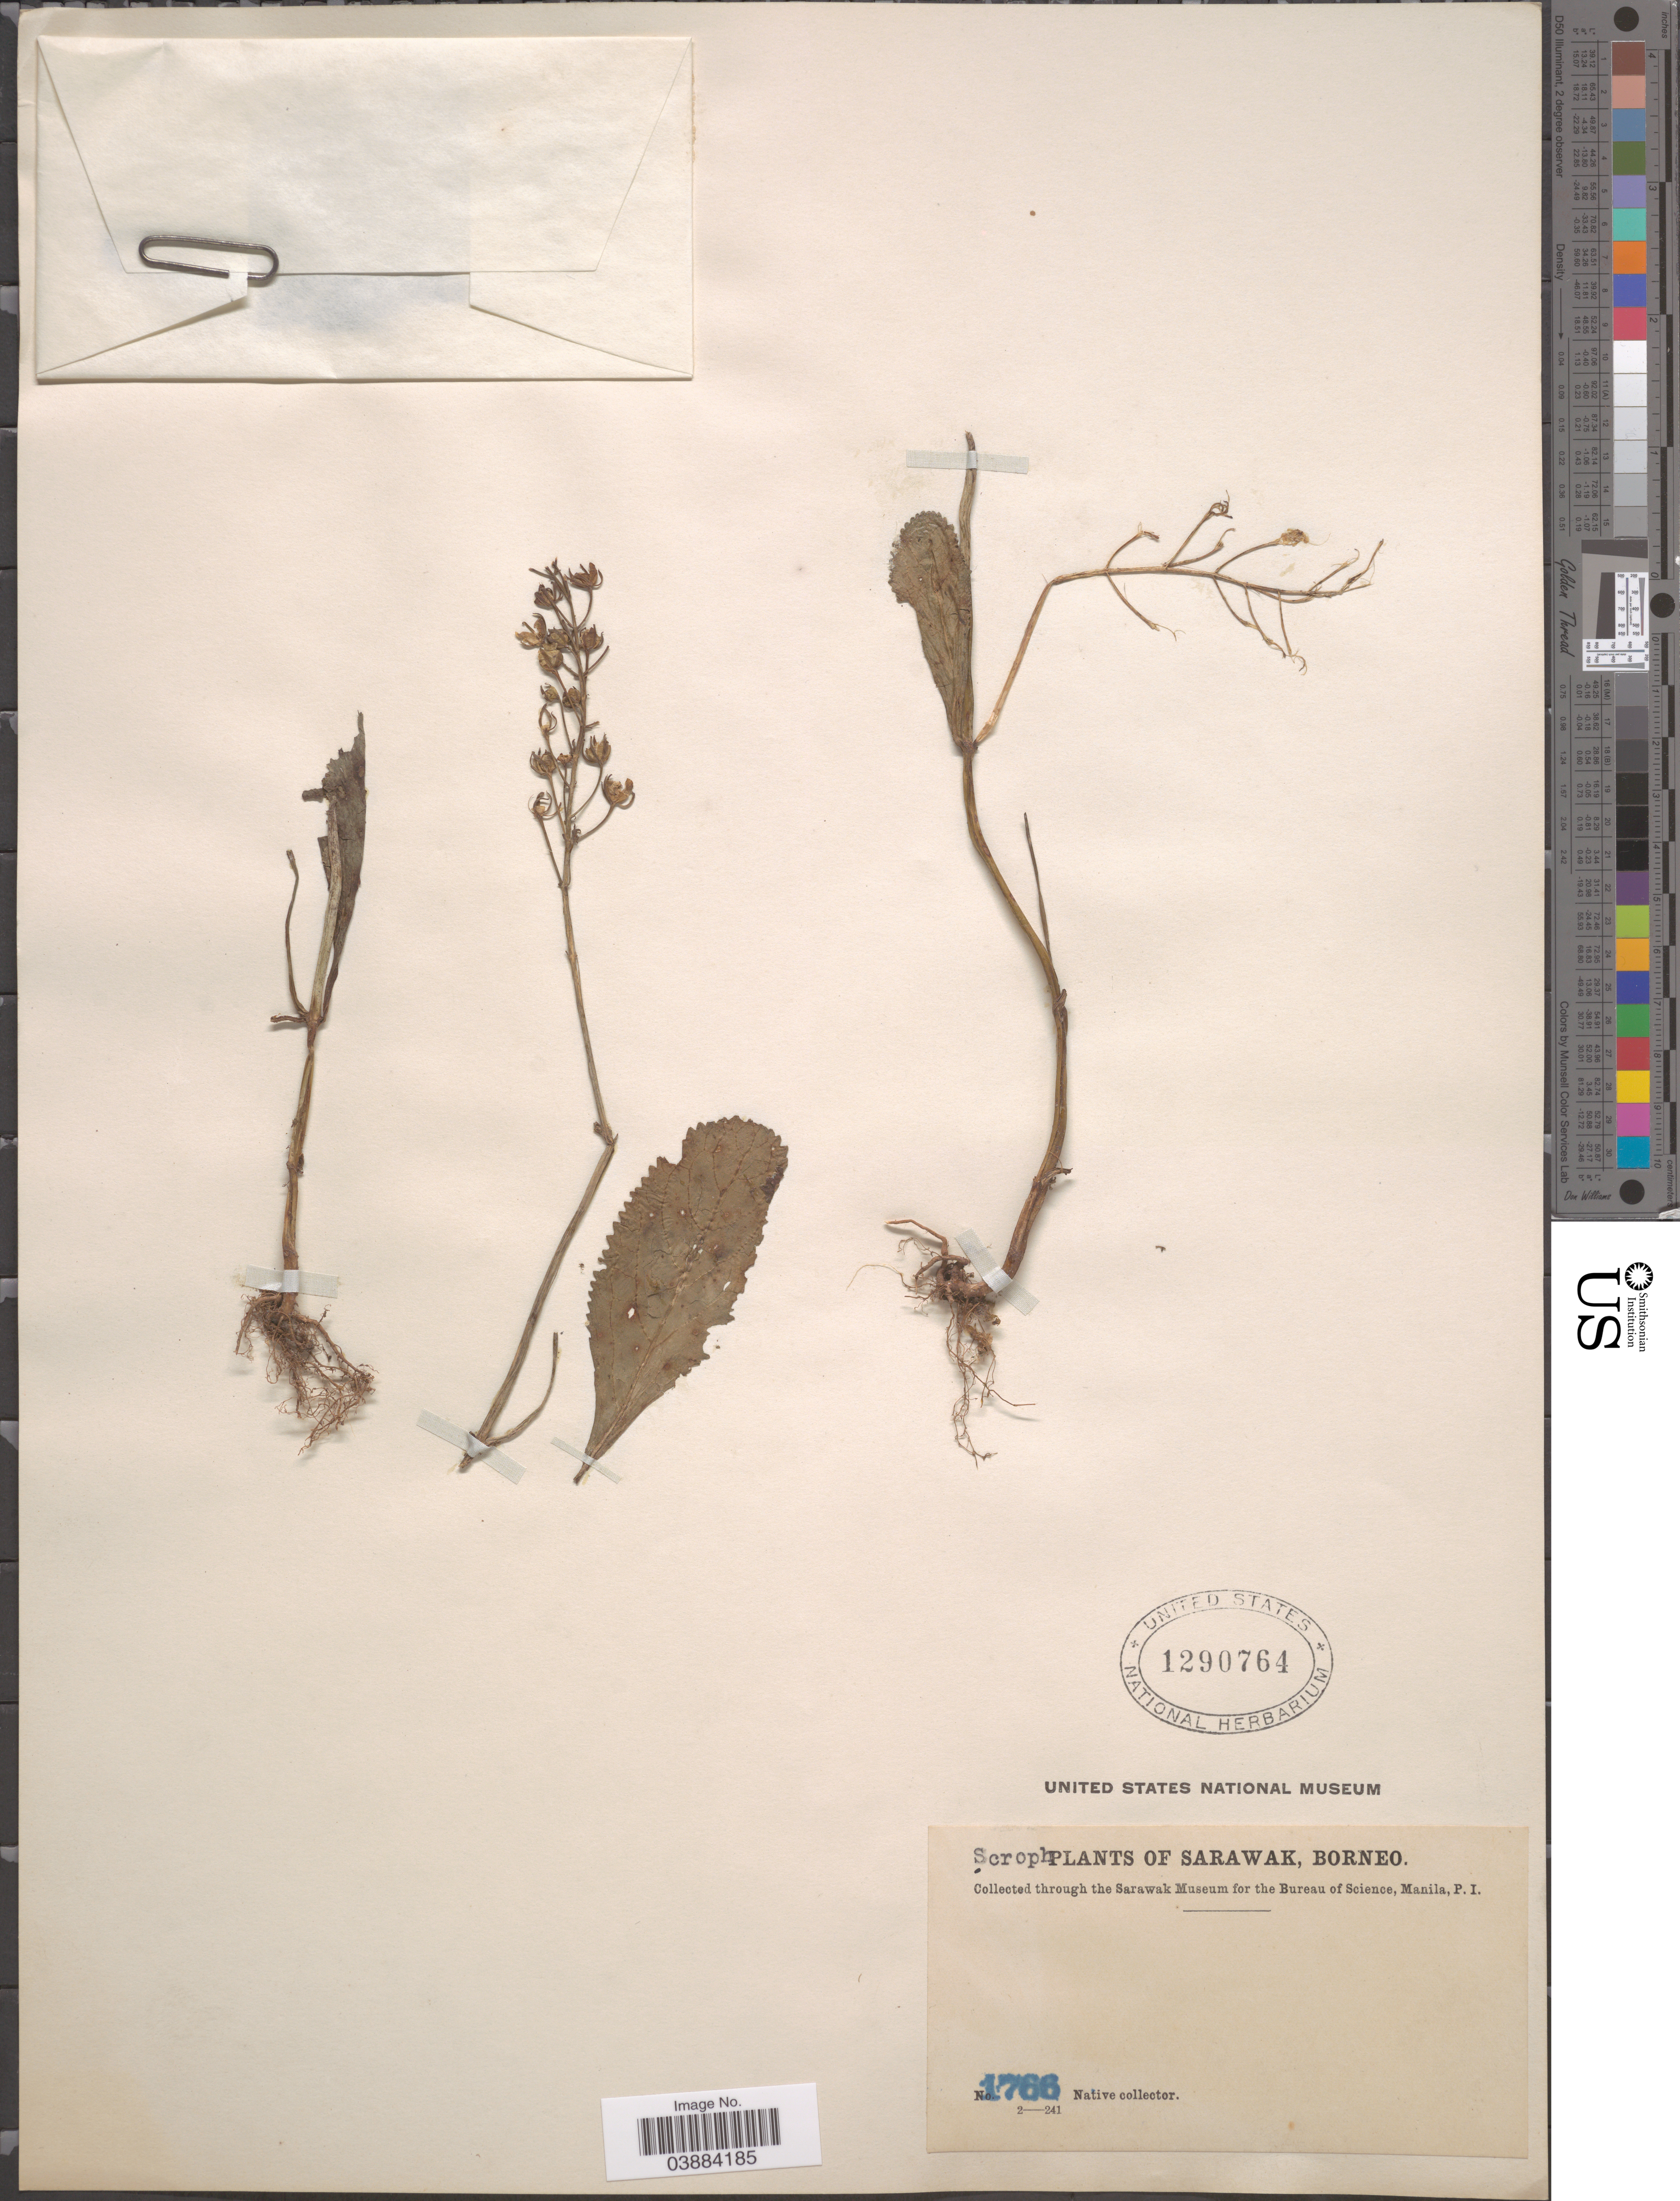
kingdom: Plantae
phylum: Tracheophyta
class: Magnoliopsida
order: Lamiales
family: Mazaceae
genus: Mazus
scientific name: Mazus sp.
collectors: Native collector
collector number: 1766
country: Malaysia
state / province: Sarawak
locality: Borneo.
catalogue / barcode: US 1290764